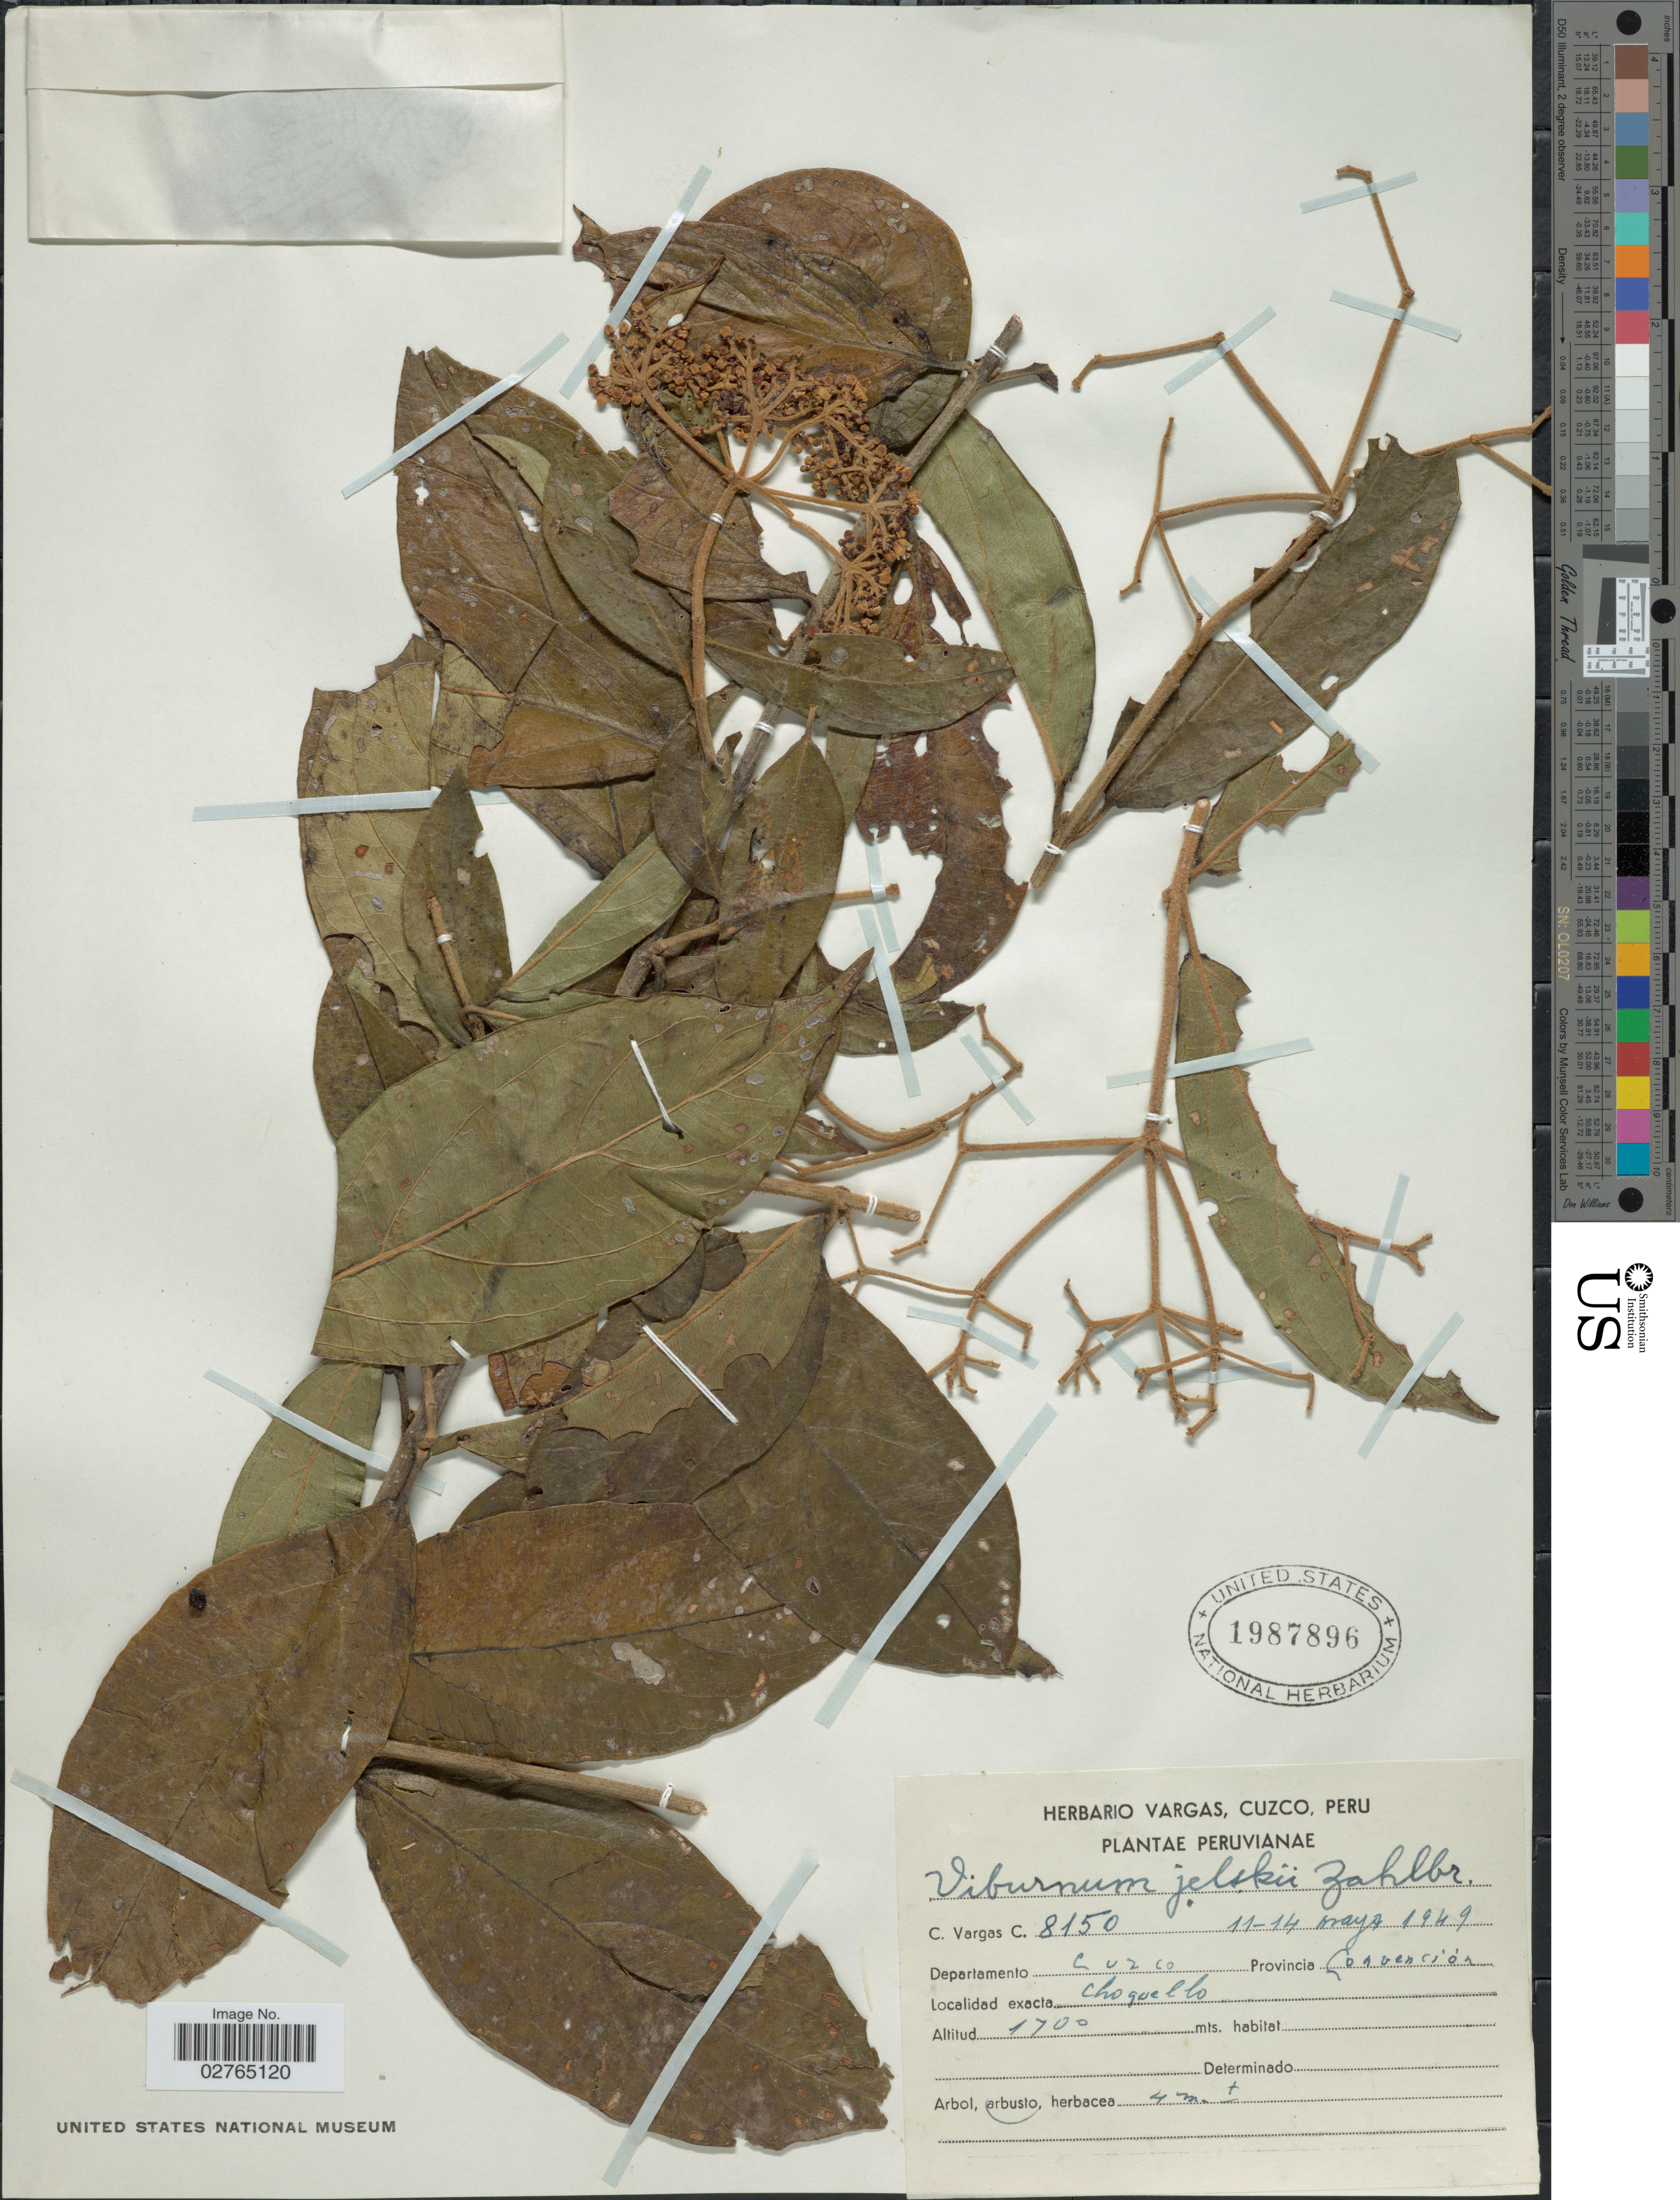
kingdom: Plantae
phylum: Tracheophyta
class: Magnoliopsida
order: Dipsacales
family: Viburnaceae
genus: Viburnum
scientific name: Viburnum jelskii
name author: Zahlbr.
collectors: C. Vargas Calderón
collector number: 8150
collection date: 1949-05-11/1949-05-14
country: Peru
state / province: Cusco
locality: Departamento Cuzco. Provincia Convención. Choquello.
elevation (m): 1700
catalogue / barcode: US 1987896